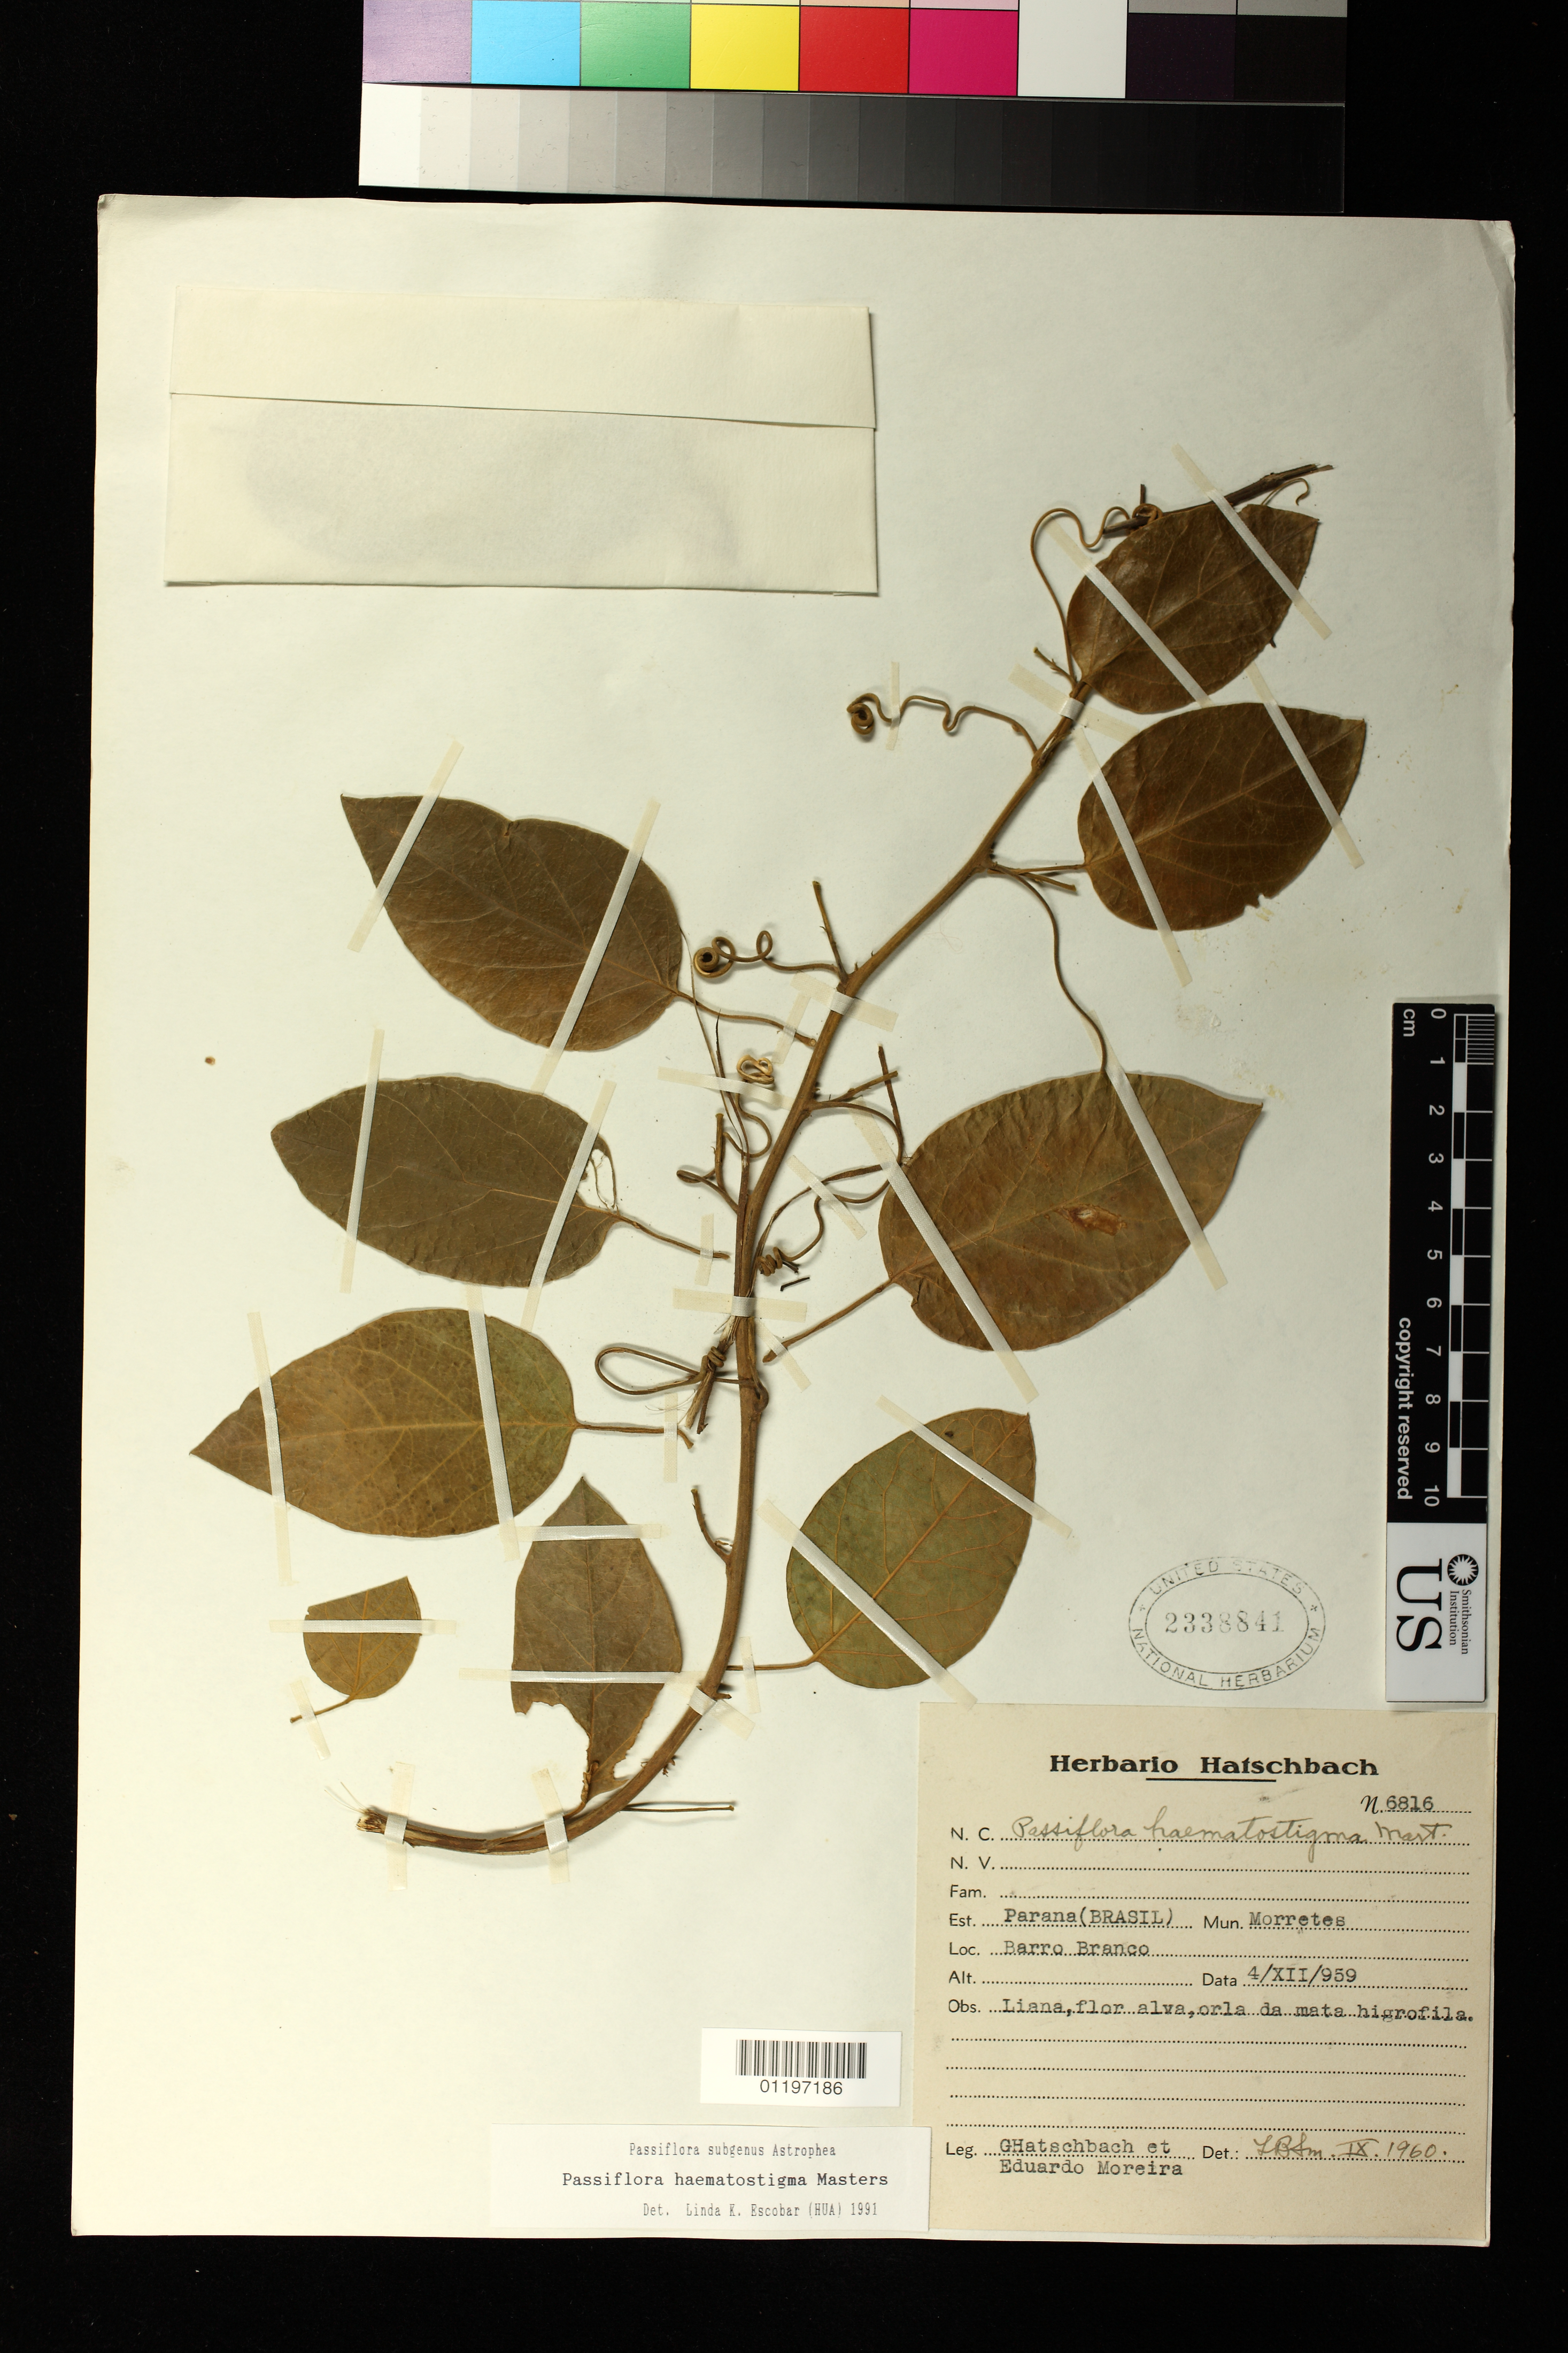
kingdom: Plantae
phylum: Tracheophyta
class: Magnoliopsida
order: Malpighiales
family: Passifloraceae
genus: Passiflora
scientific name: Passiflora haematostigma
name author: Mart. ex Mast.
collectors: G. Hatschbach & E. A. Moreira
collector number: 6816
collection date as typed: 12 Apr 1959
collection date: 1959-04-12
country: Brazil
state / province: Paraná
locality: Est. Parana, Mun. Morretes: Barro Branco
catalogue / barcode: US 2338841